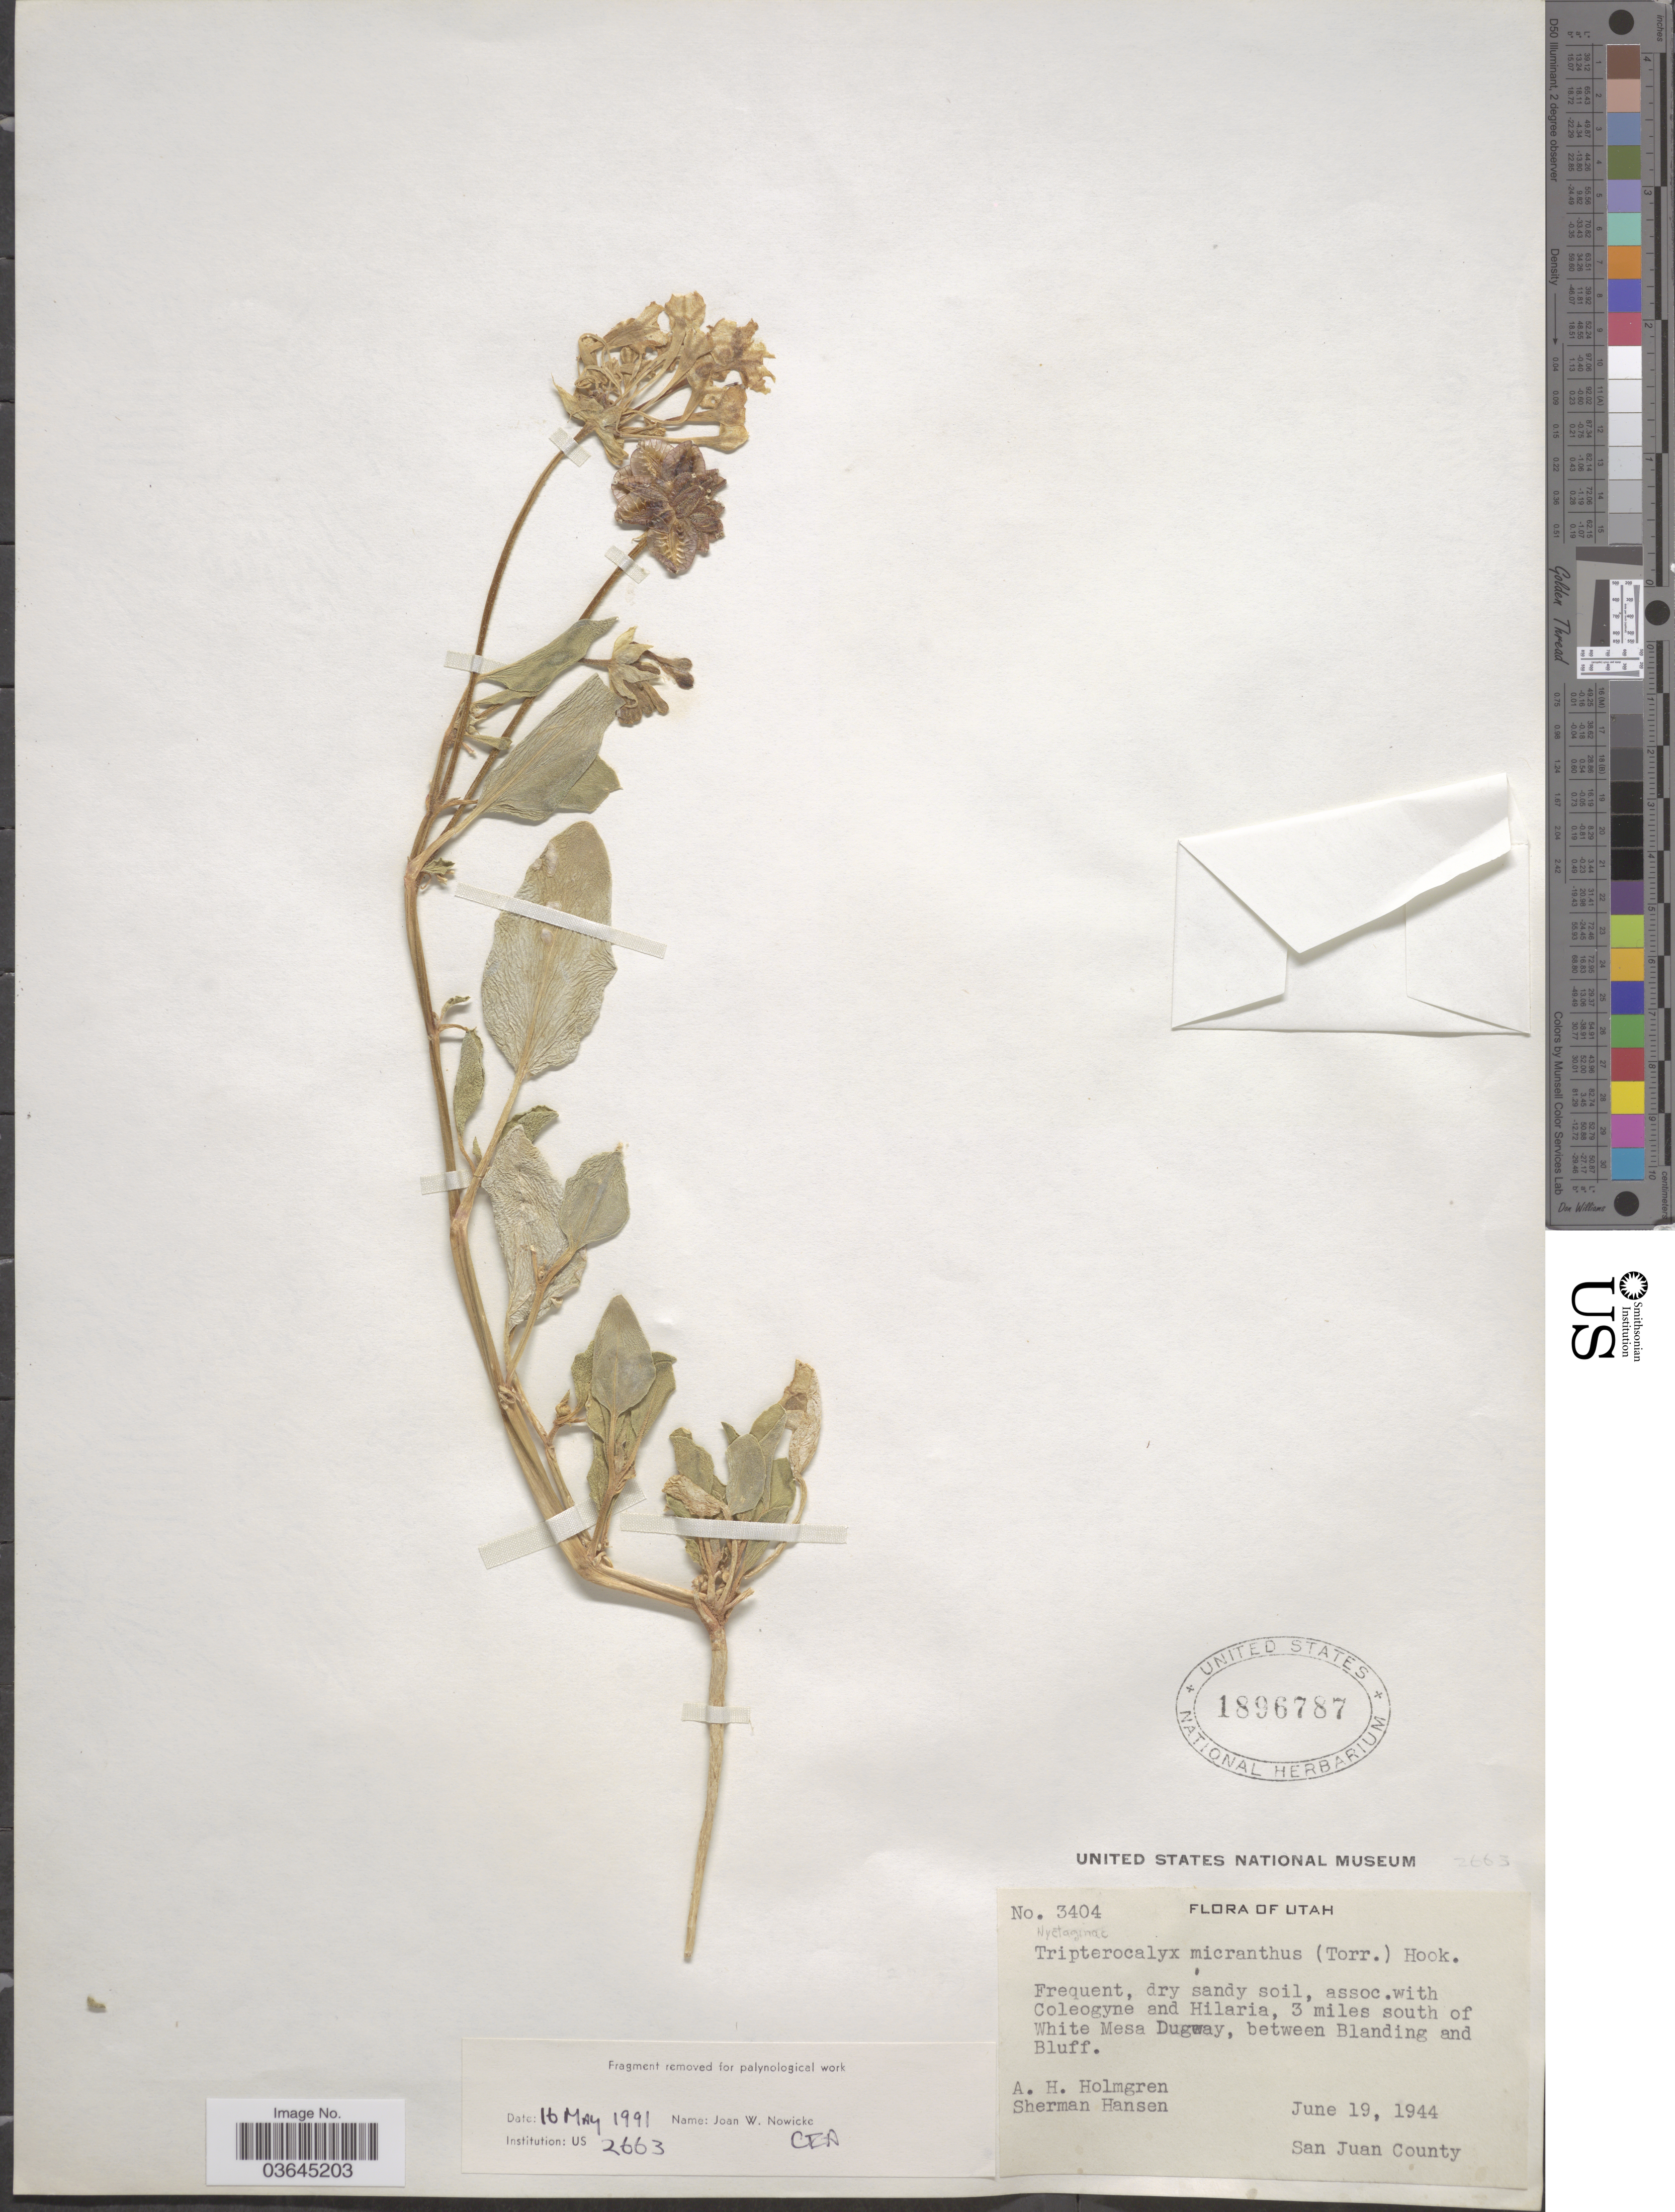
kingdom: Plantae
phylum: Tracheophyta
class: Magnoliopsida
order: Caryophyllales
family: Nyctaginaceae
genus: Tripterocalyx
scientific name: Tripterocalyx micranthus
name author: (Torr.) Hook.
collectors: A. H. Holmgren & S. Hansen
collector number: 3404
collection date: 1944-06-19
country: United States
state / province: Utah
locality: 3 miles south of White Mesa Dugway, between Blanding and Bluff. San Juan County.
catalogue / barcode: US 1896787